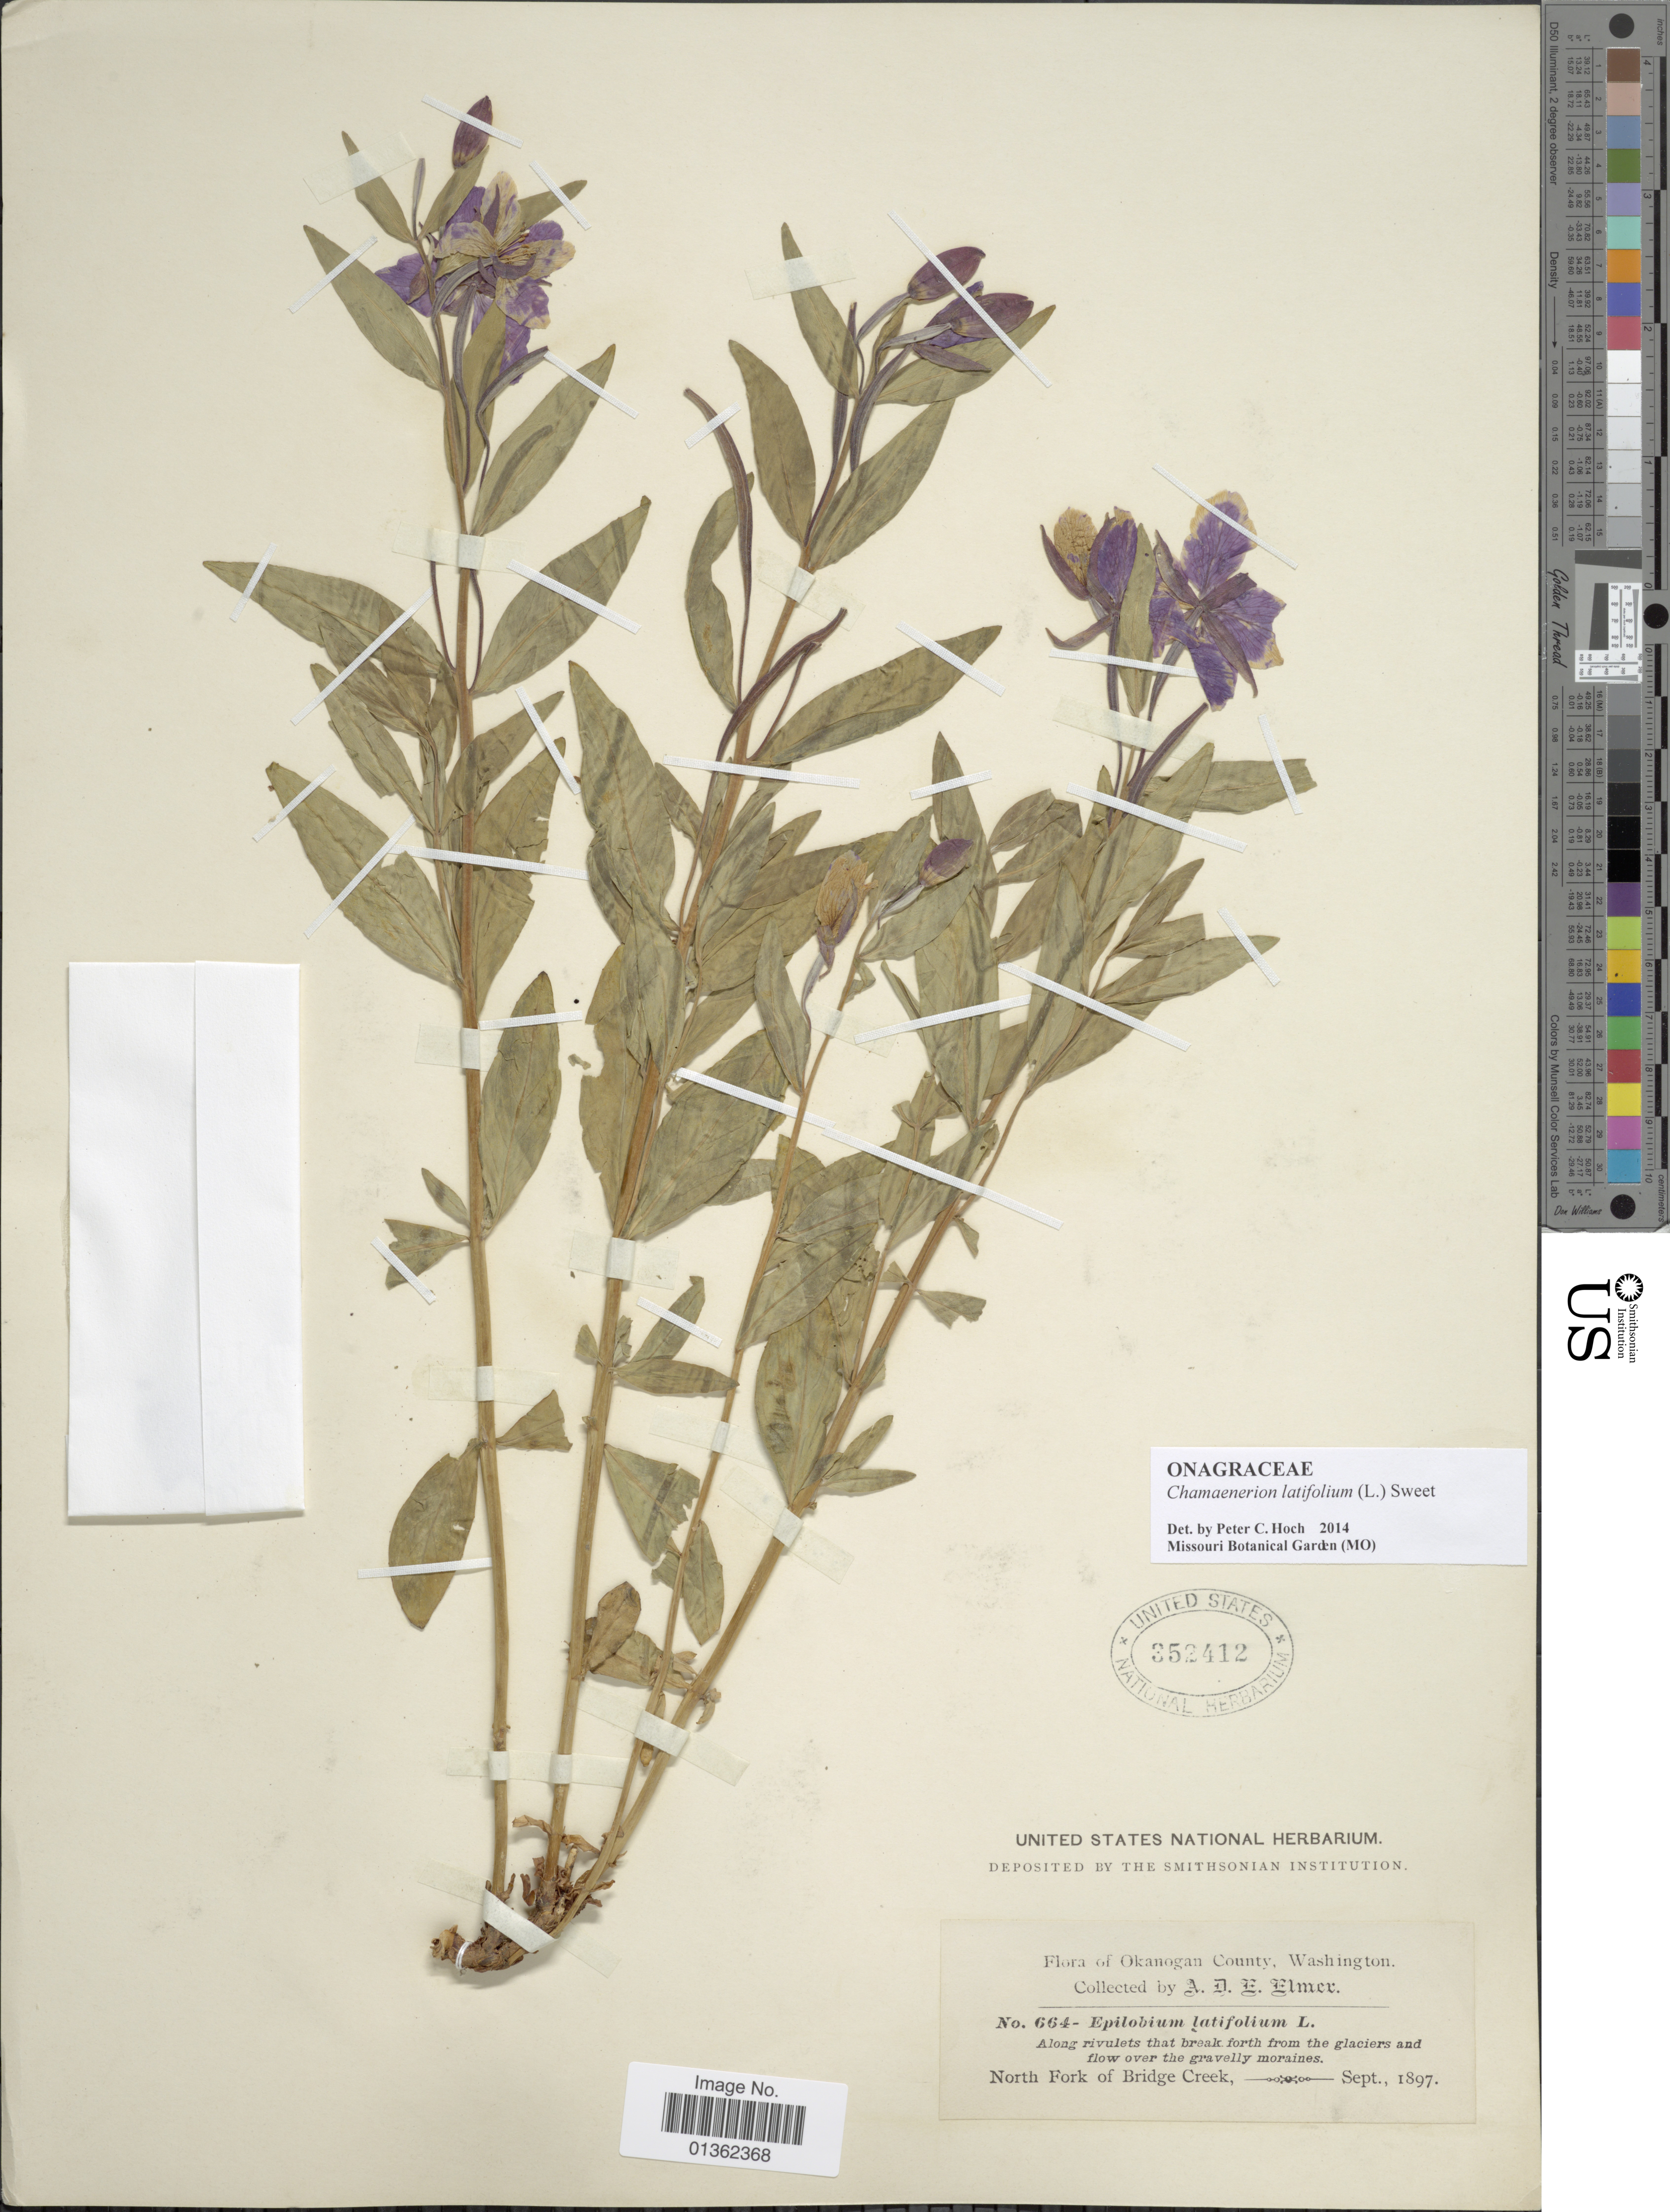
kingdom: Plantae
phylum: Tracheophyta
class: Magnoliopsida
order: Myrtales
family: Onagraceae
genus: Chamaenerion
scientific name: Chamaenerion latifolium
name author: (L.) Th. Fr. & Lange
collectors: A. D. E. Elmer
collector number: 664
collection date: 1897-09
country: United States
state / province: Washington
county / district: Okanogan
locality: Okanogan County. North Fork of Bridge Creek.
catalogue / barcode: US 352414